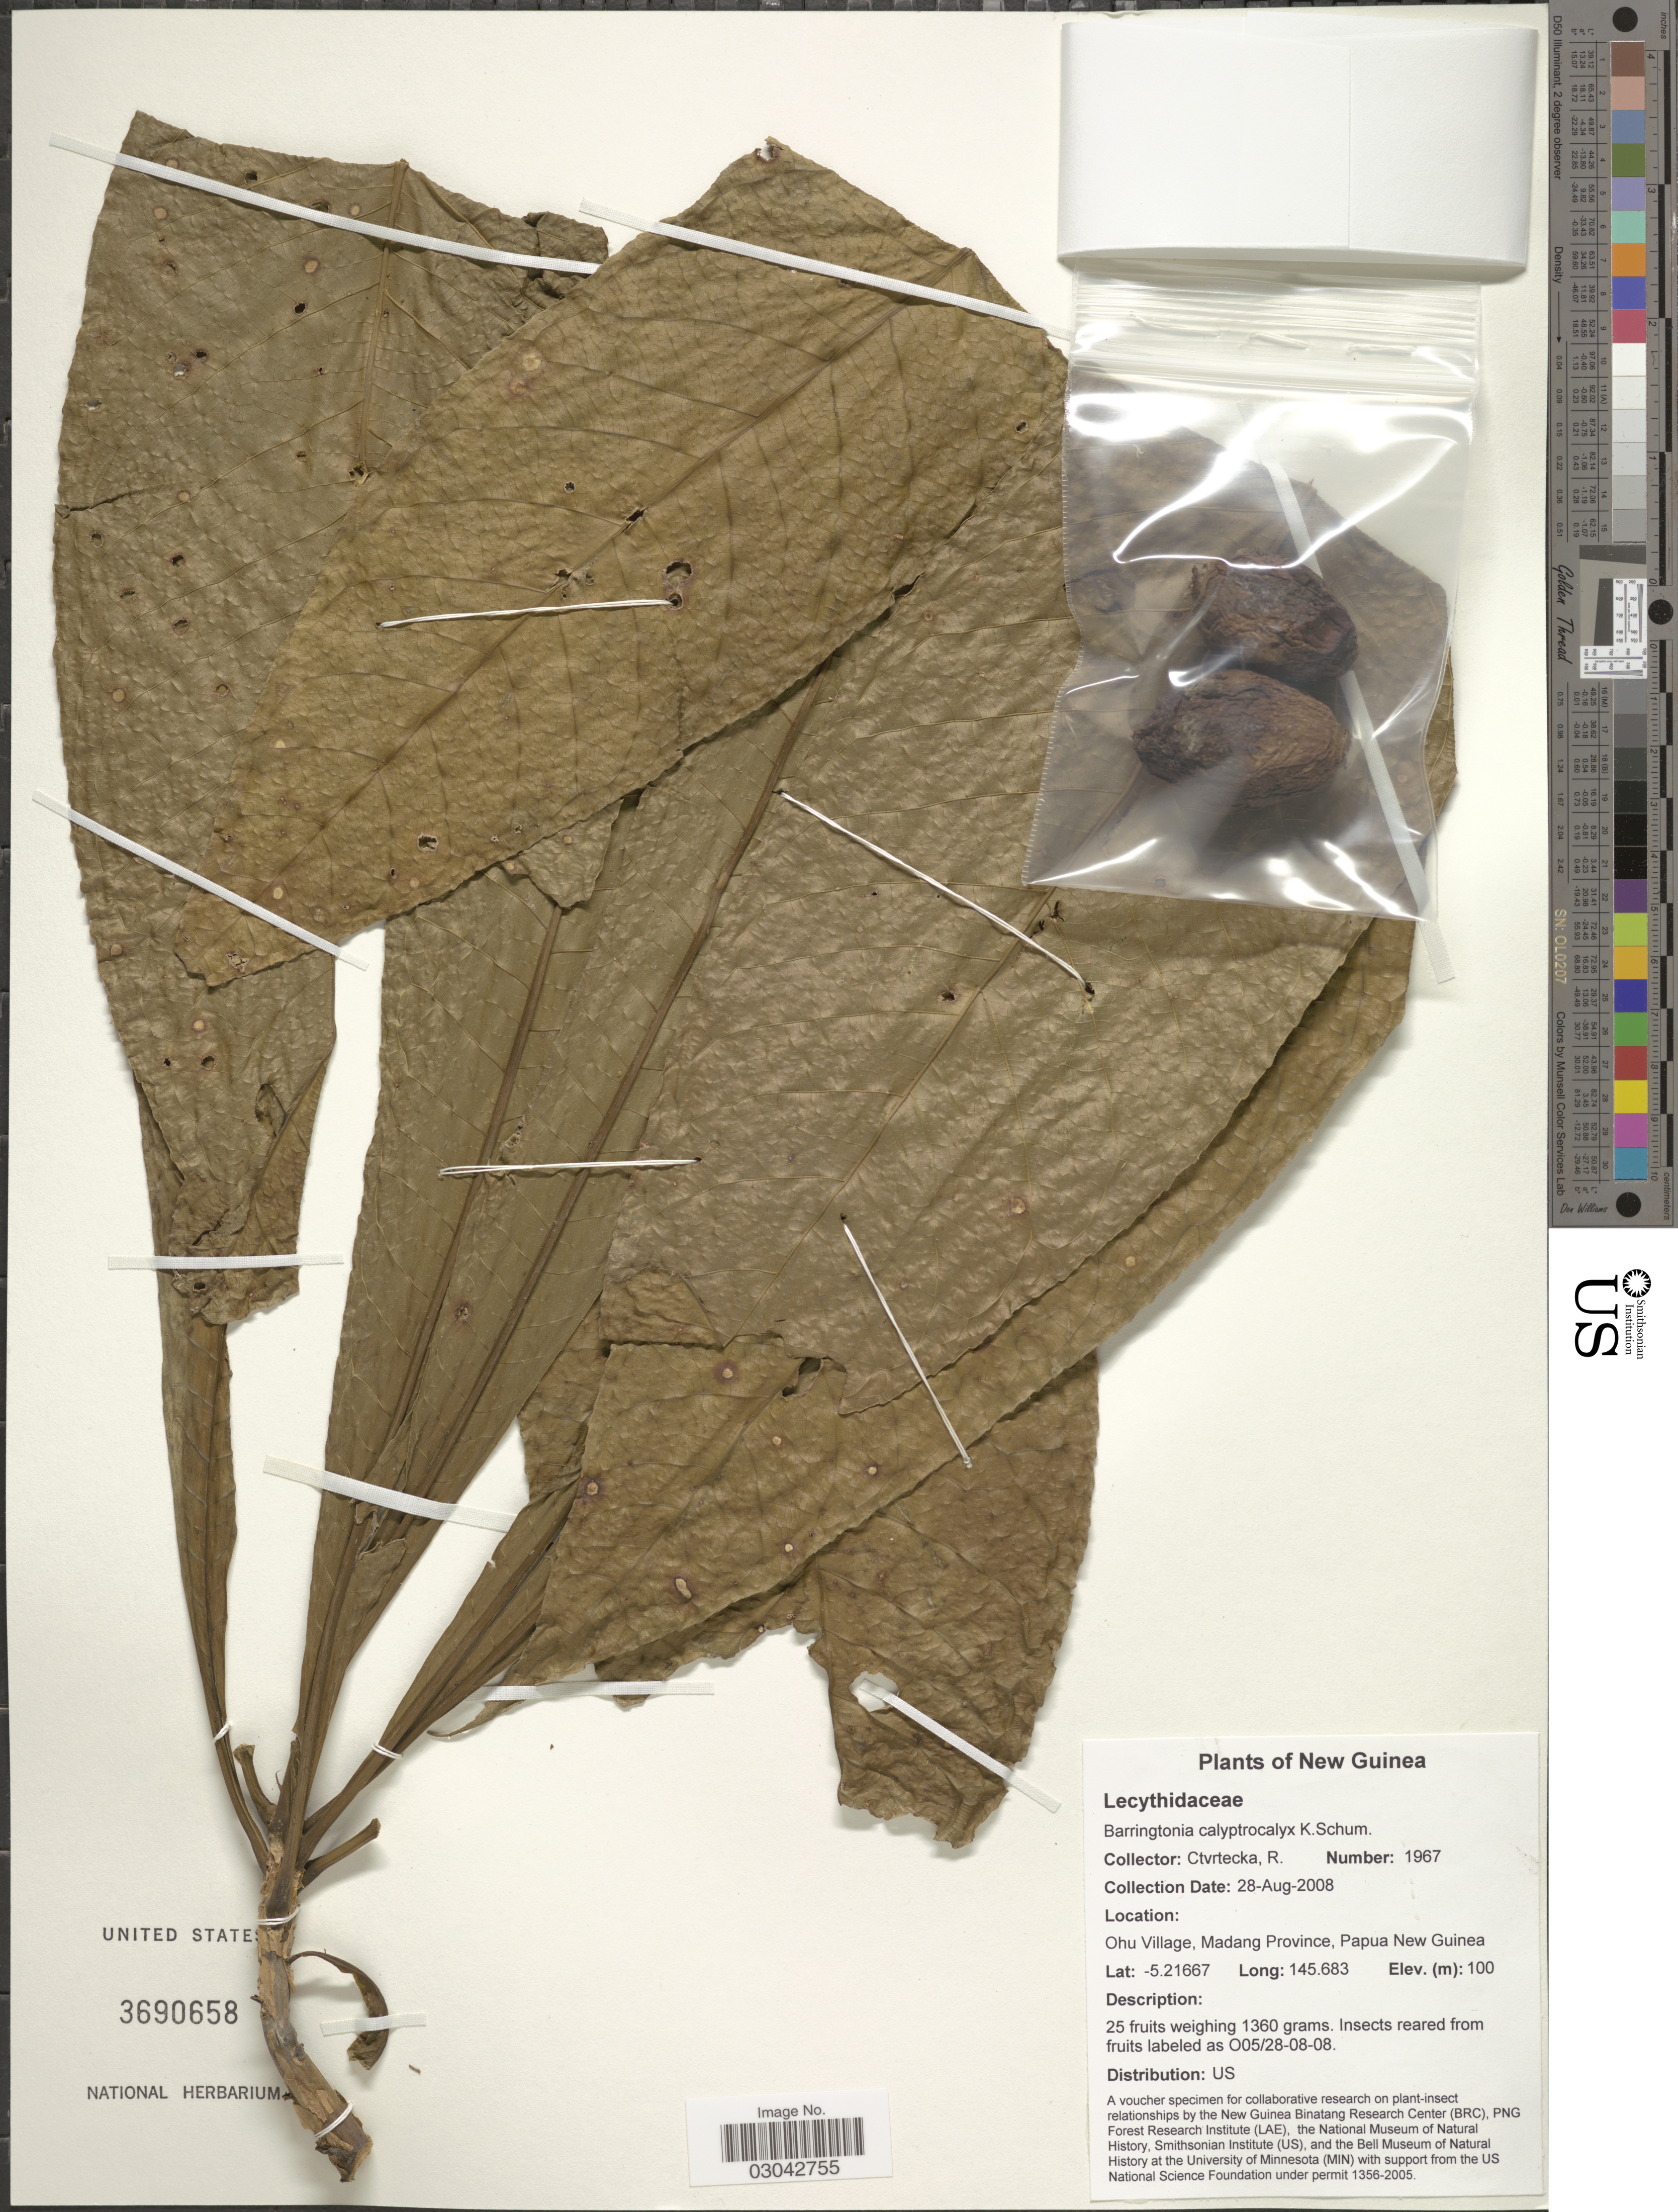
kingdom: Plantae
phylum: Tracheophyta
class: Magnoliopsida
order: Ericales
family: Lecythidaceae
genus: Barringtonia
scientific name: Barringtonia calyptrocalyx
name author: K. Schum.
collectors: R. Ctvrtecka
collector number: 1967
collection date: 2008-08-28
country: Papua New Guinea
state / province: Madang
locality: New Guinea. Ohu Village.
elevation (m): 100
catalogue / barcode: US 3690658